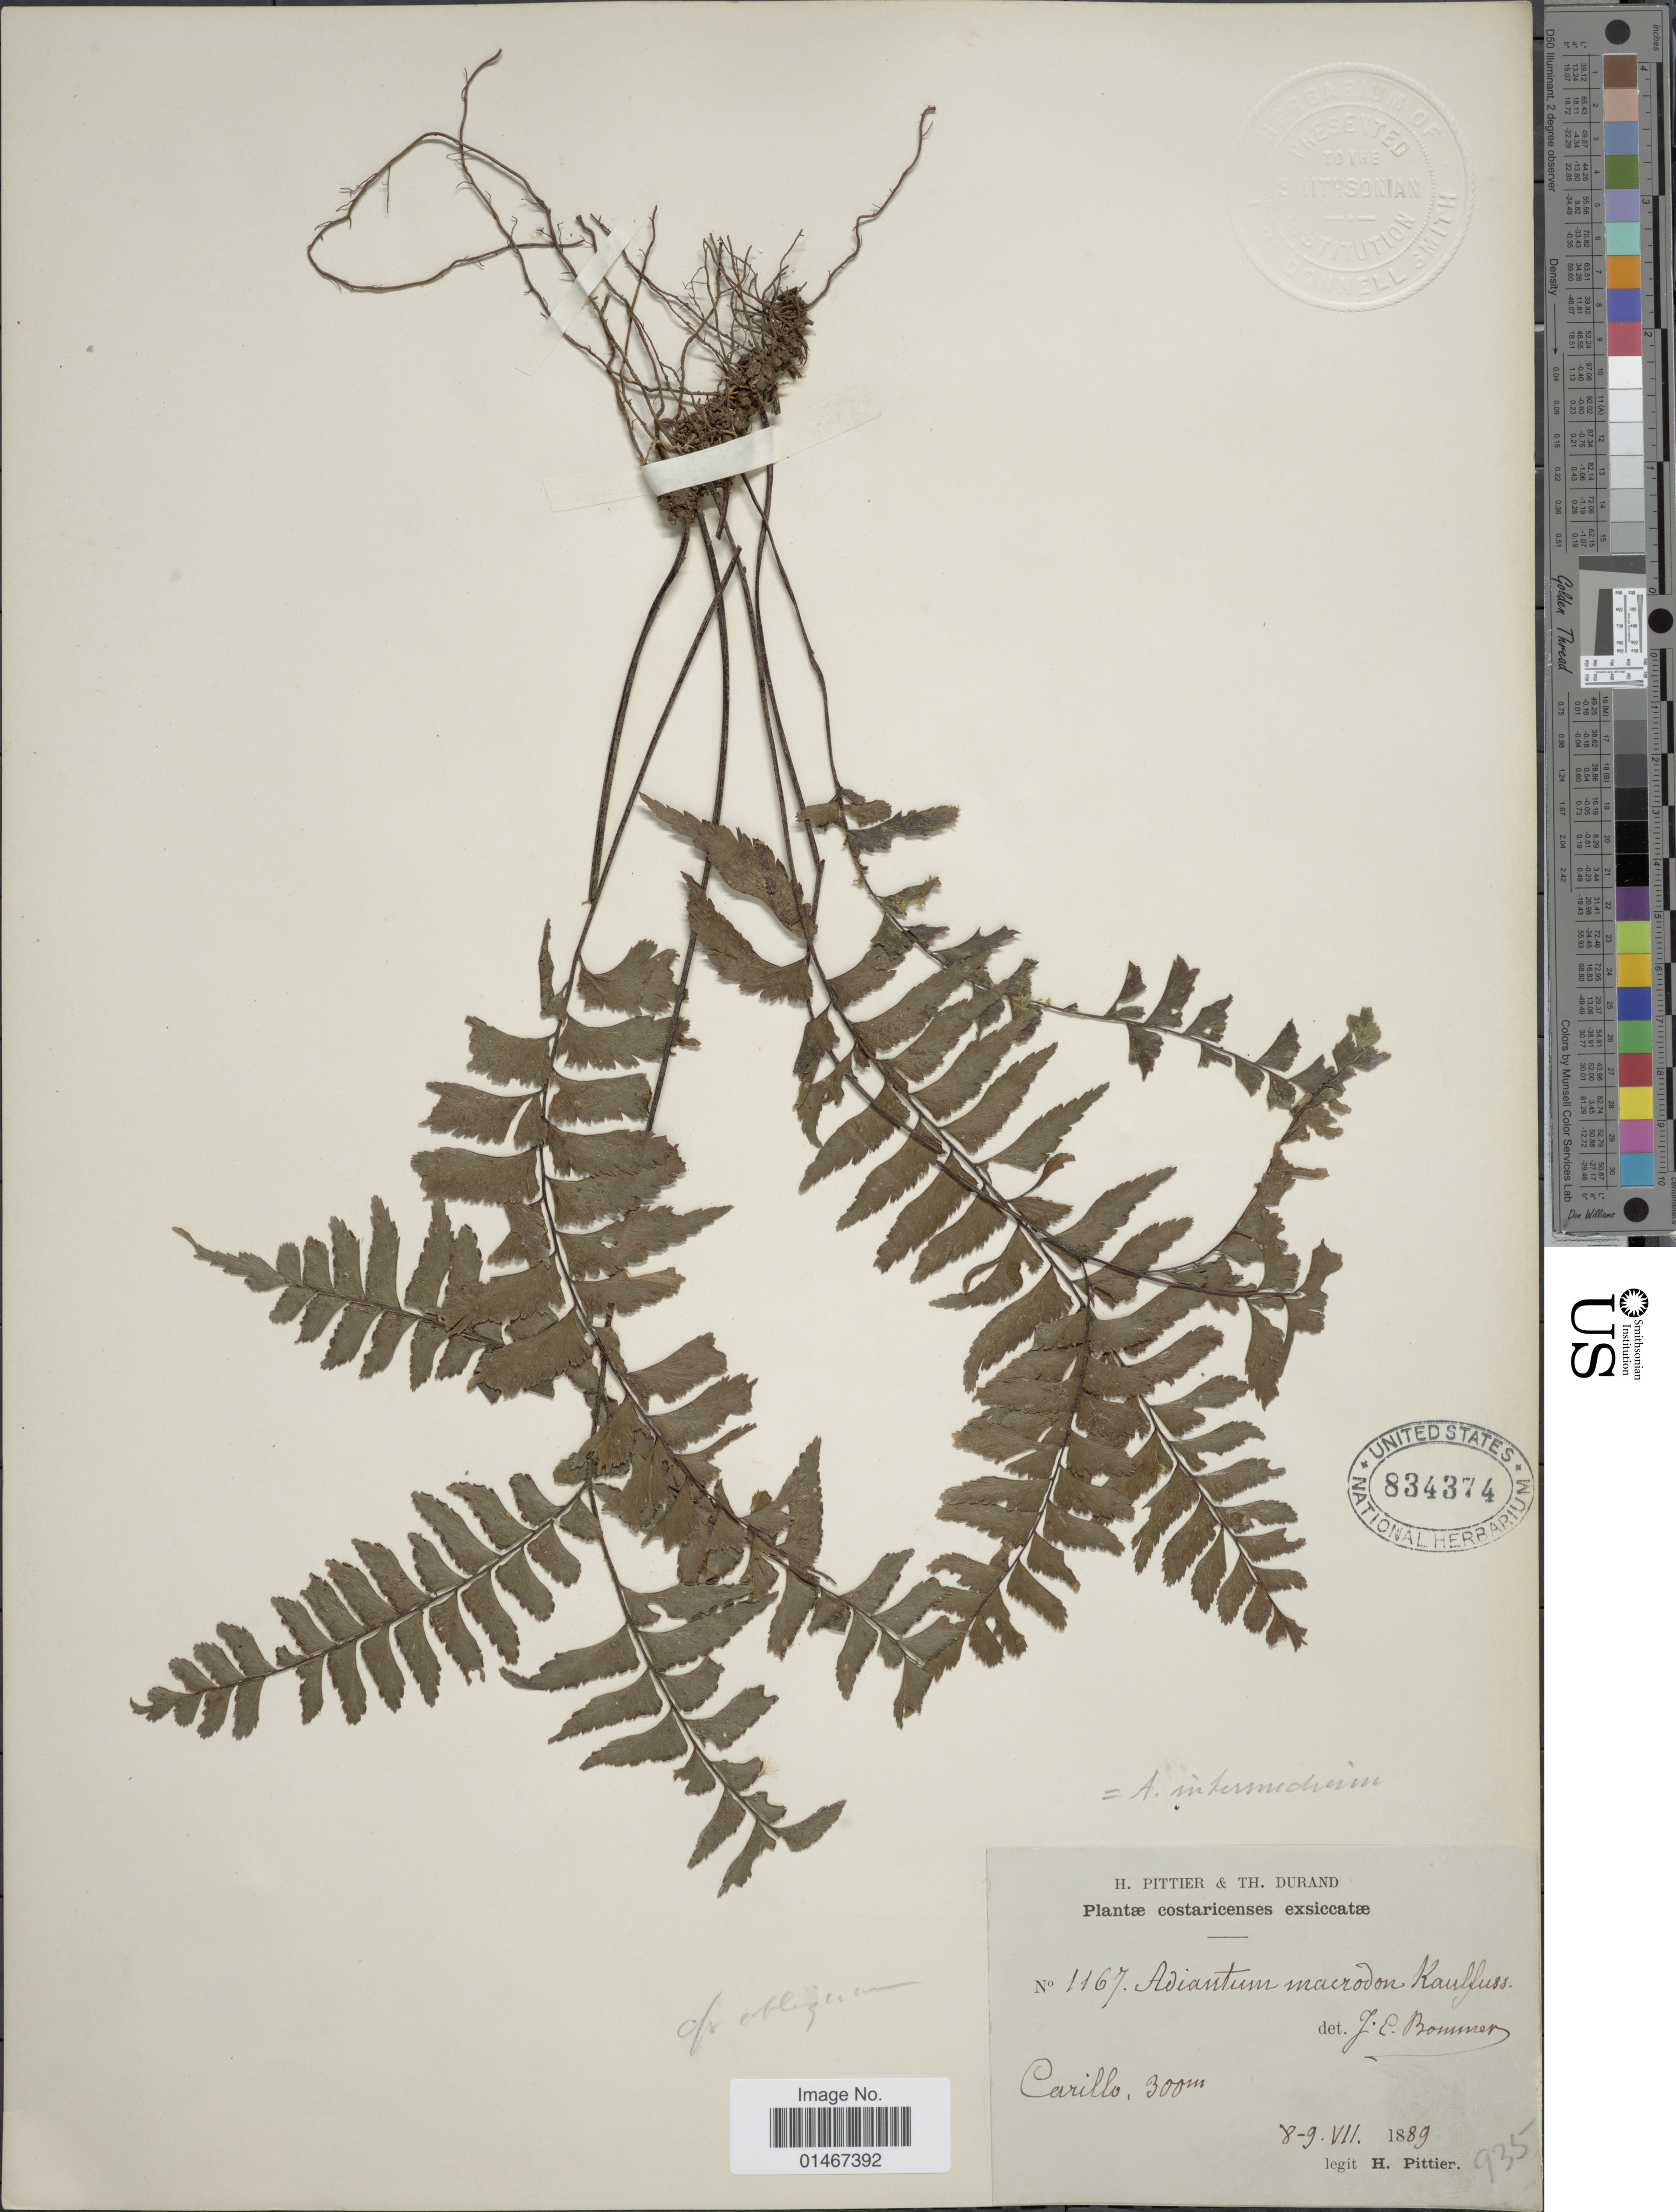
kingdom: Plantae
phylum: Tracheophyta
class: Polypodiopsida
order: Polypodiales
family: Pteridaceae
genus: Adiantum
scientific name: Adiantum obliquum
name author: Willd.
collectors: H. F. Pittier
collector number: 935?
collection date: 1889-07-08/1889-08-09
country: Costa Rica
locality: Carillo.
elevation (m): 300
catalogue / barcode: US 834374